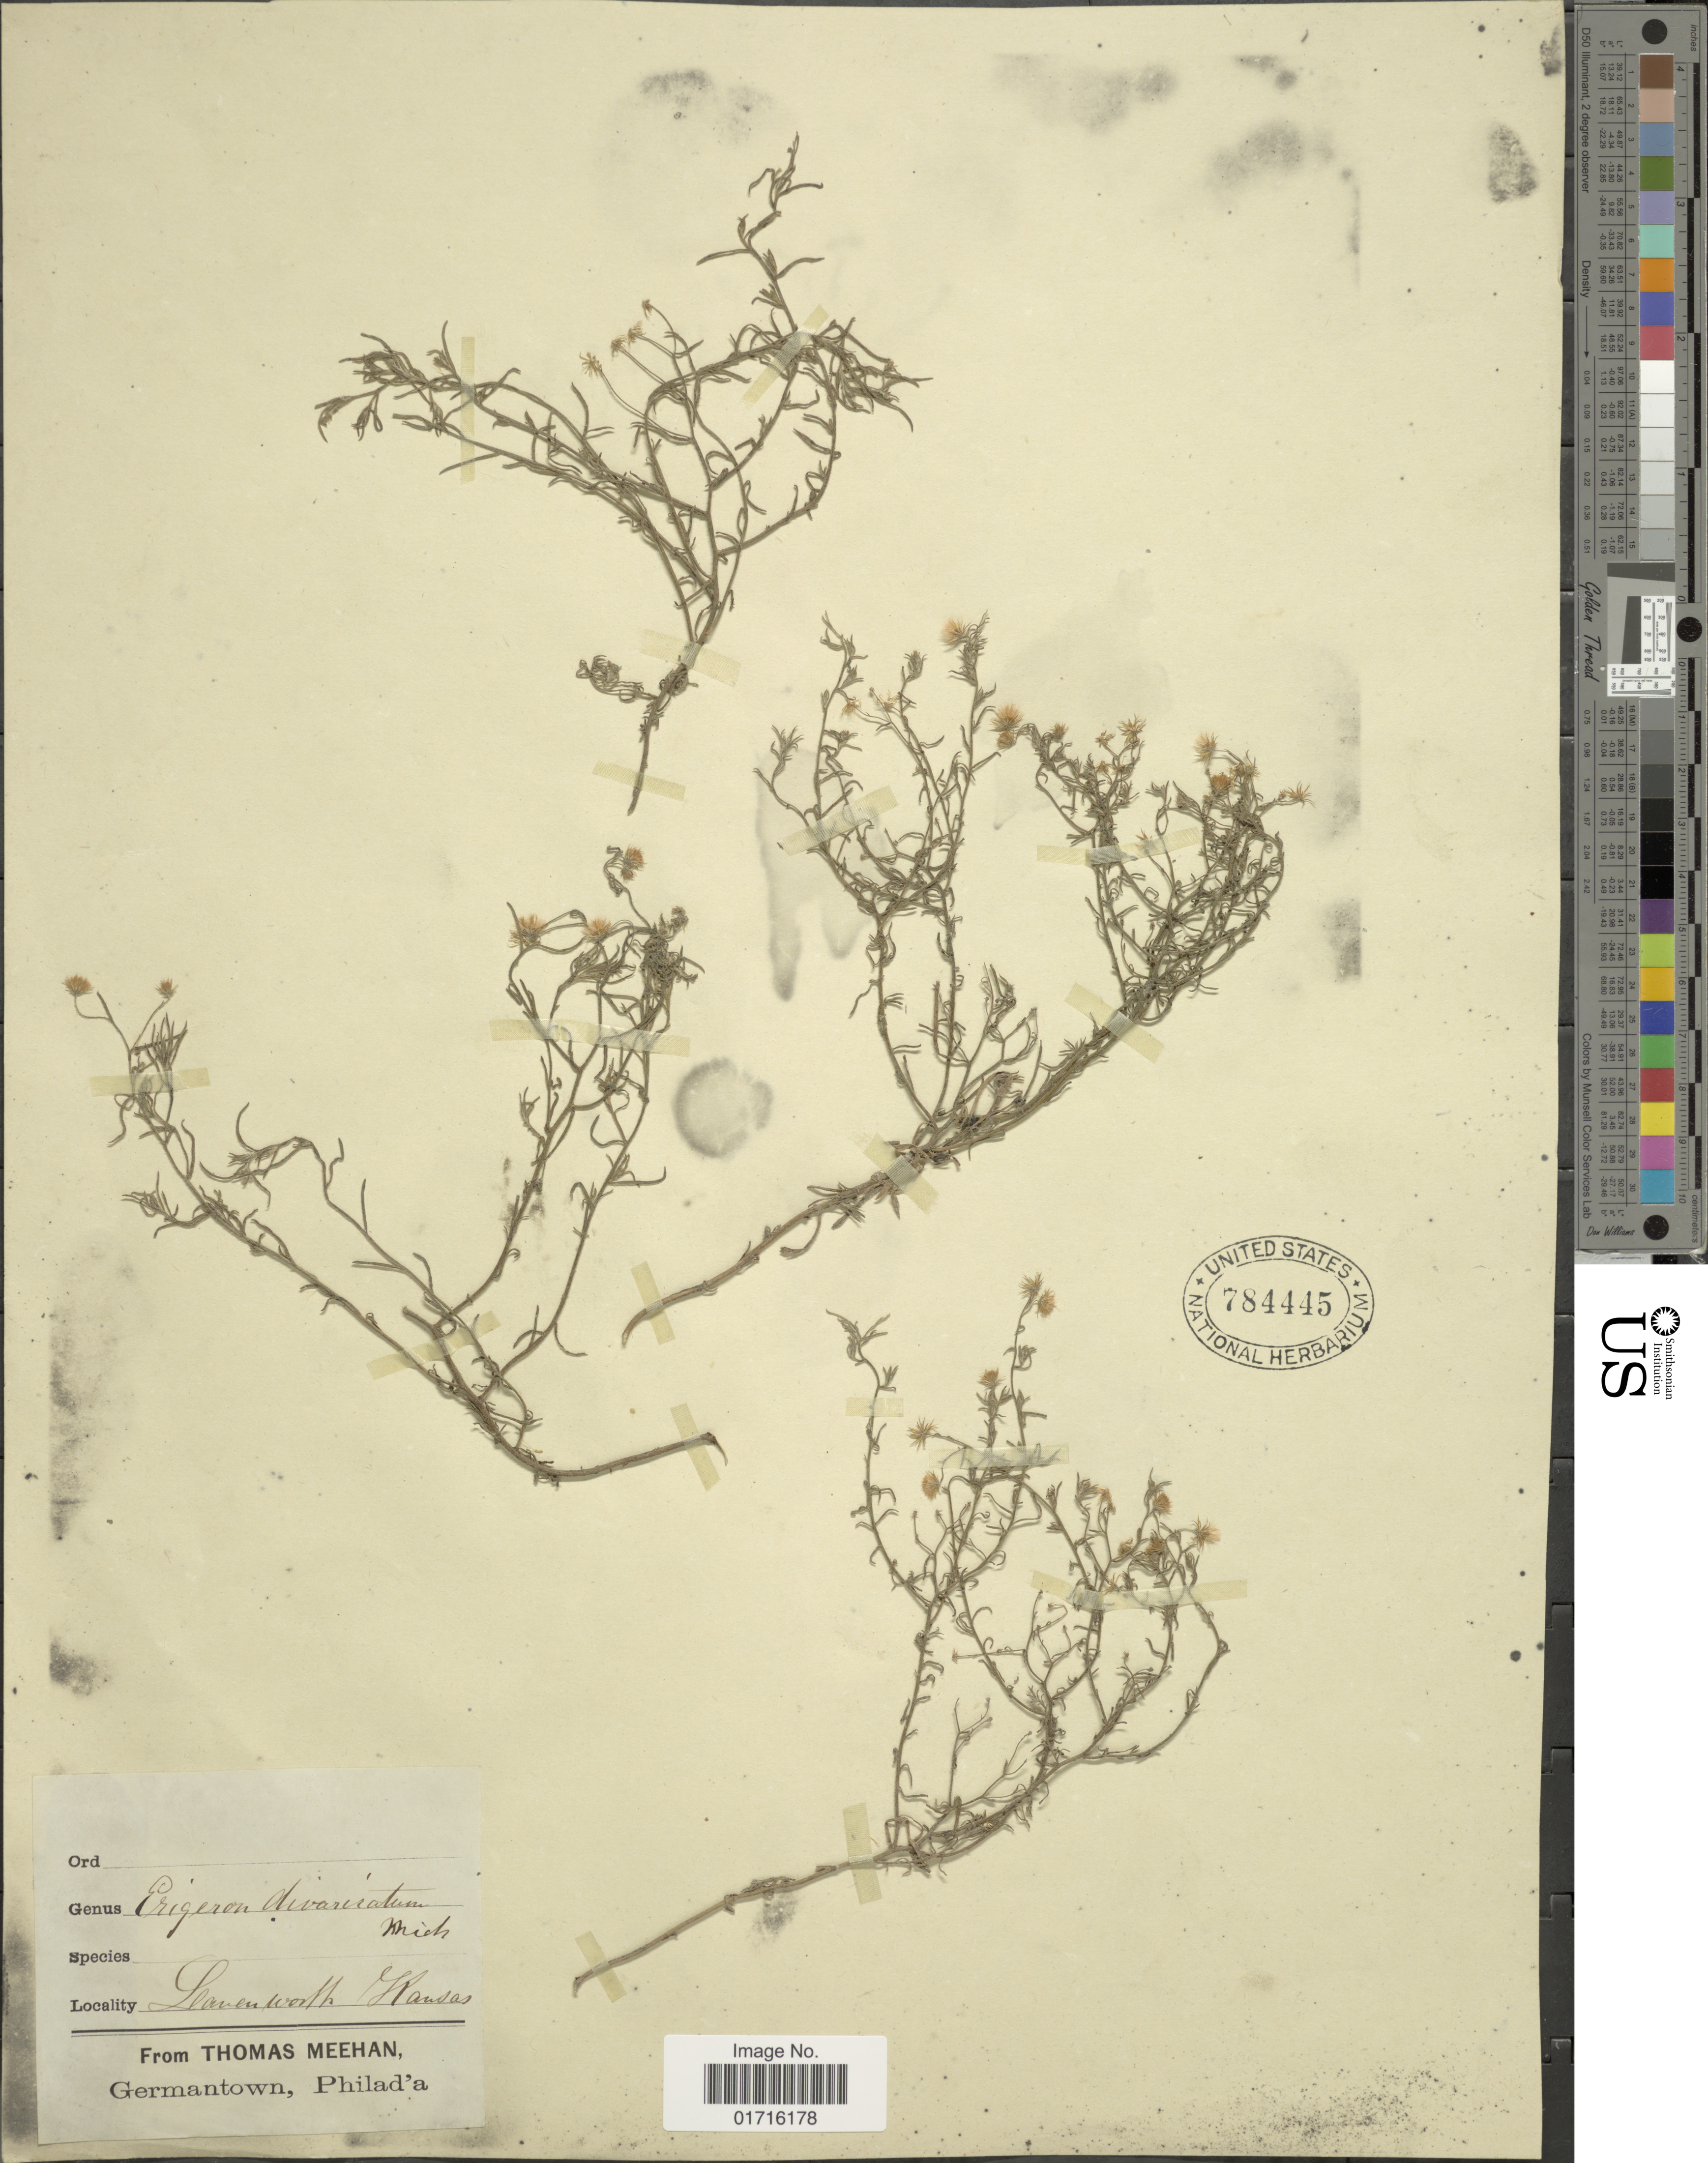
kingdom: Plantae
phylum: Tracheophyta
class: Magnoliopsida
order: Asterales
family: Asteraceae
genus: Conyza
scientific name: Conyza divaricata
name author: Spreng.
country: United States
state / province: Kansas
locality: Leavenworth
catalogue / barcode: US 784445